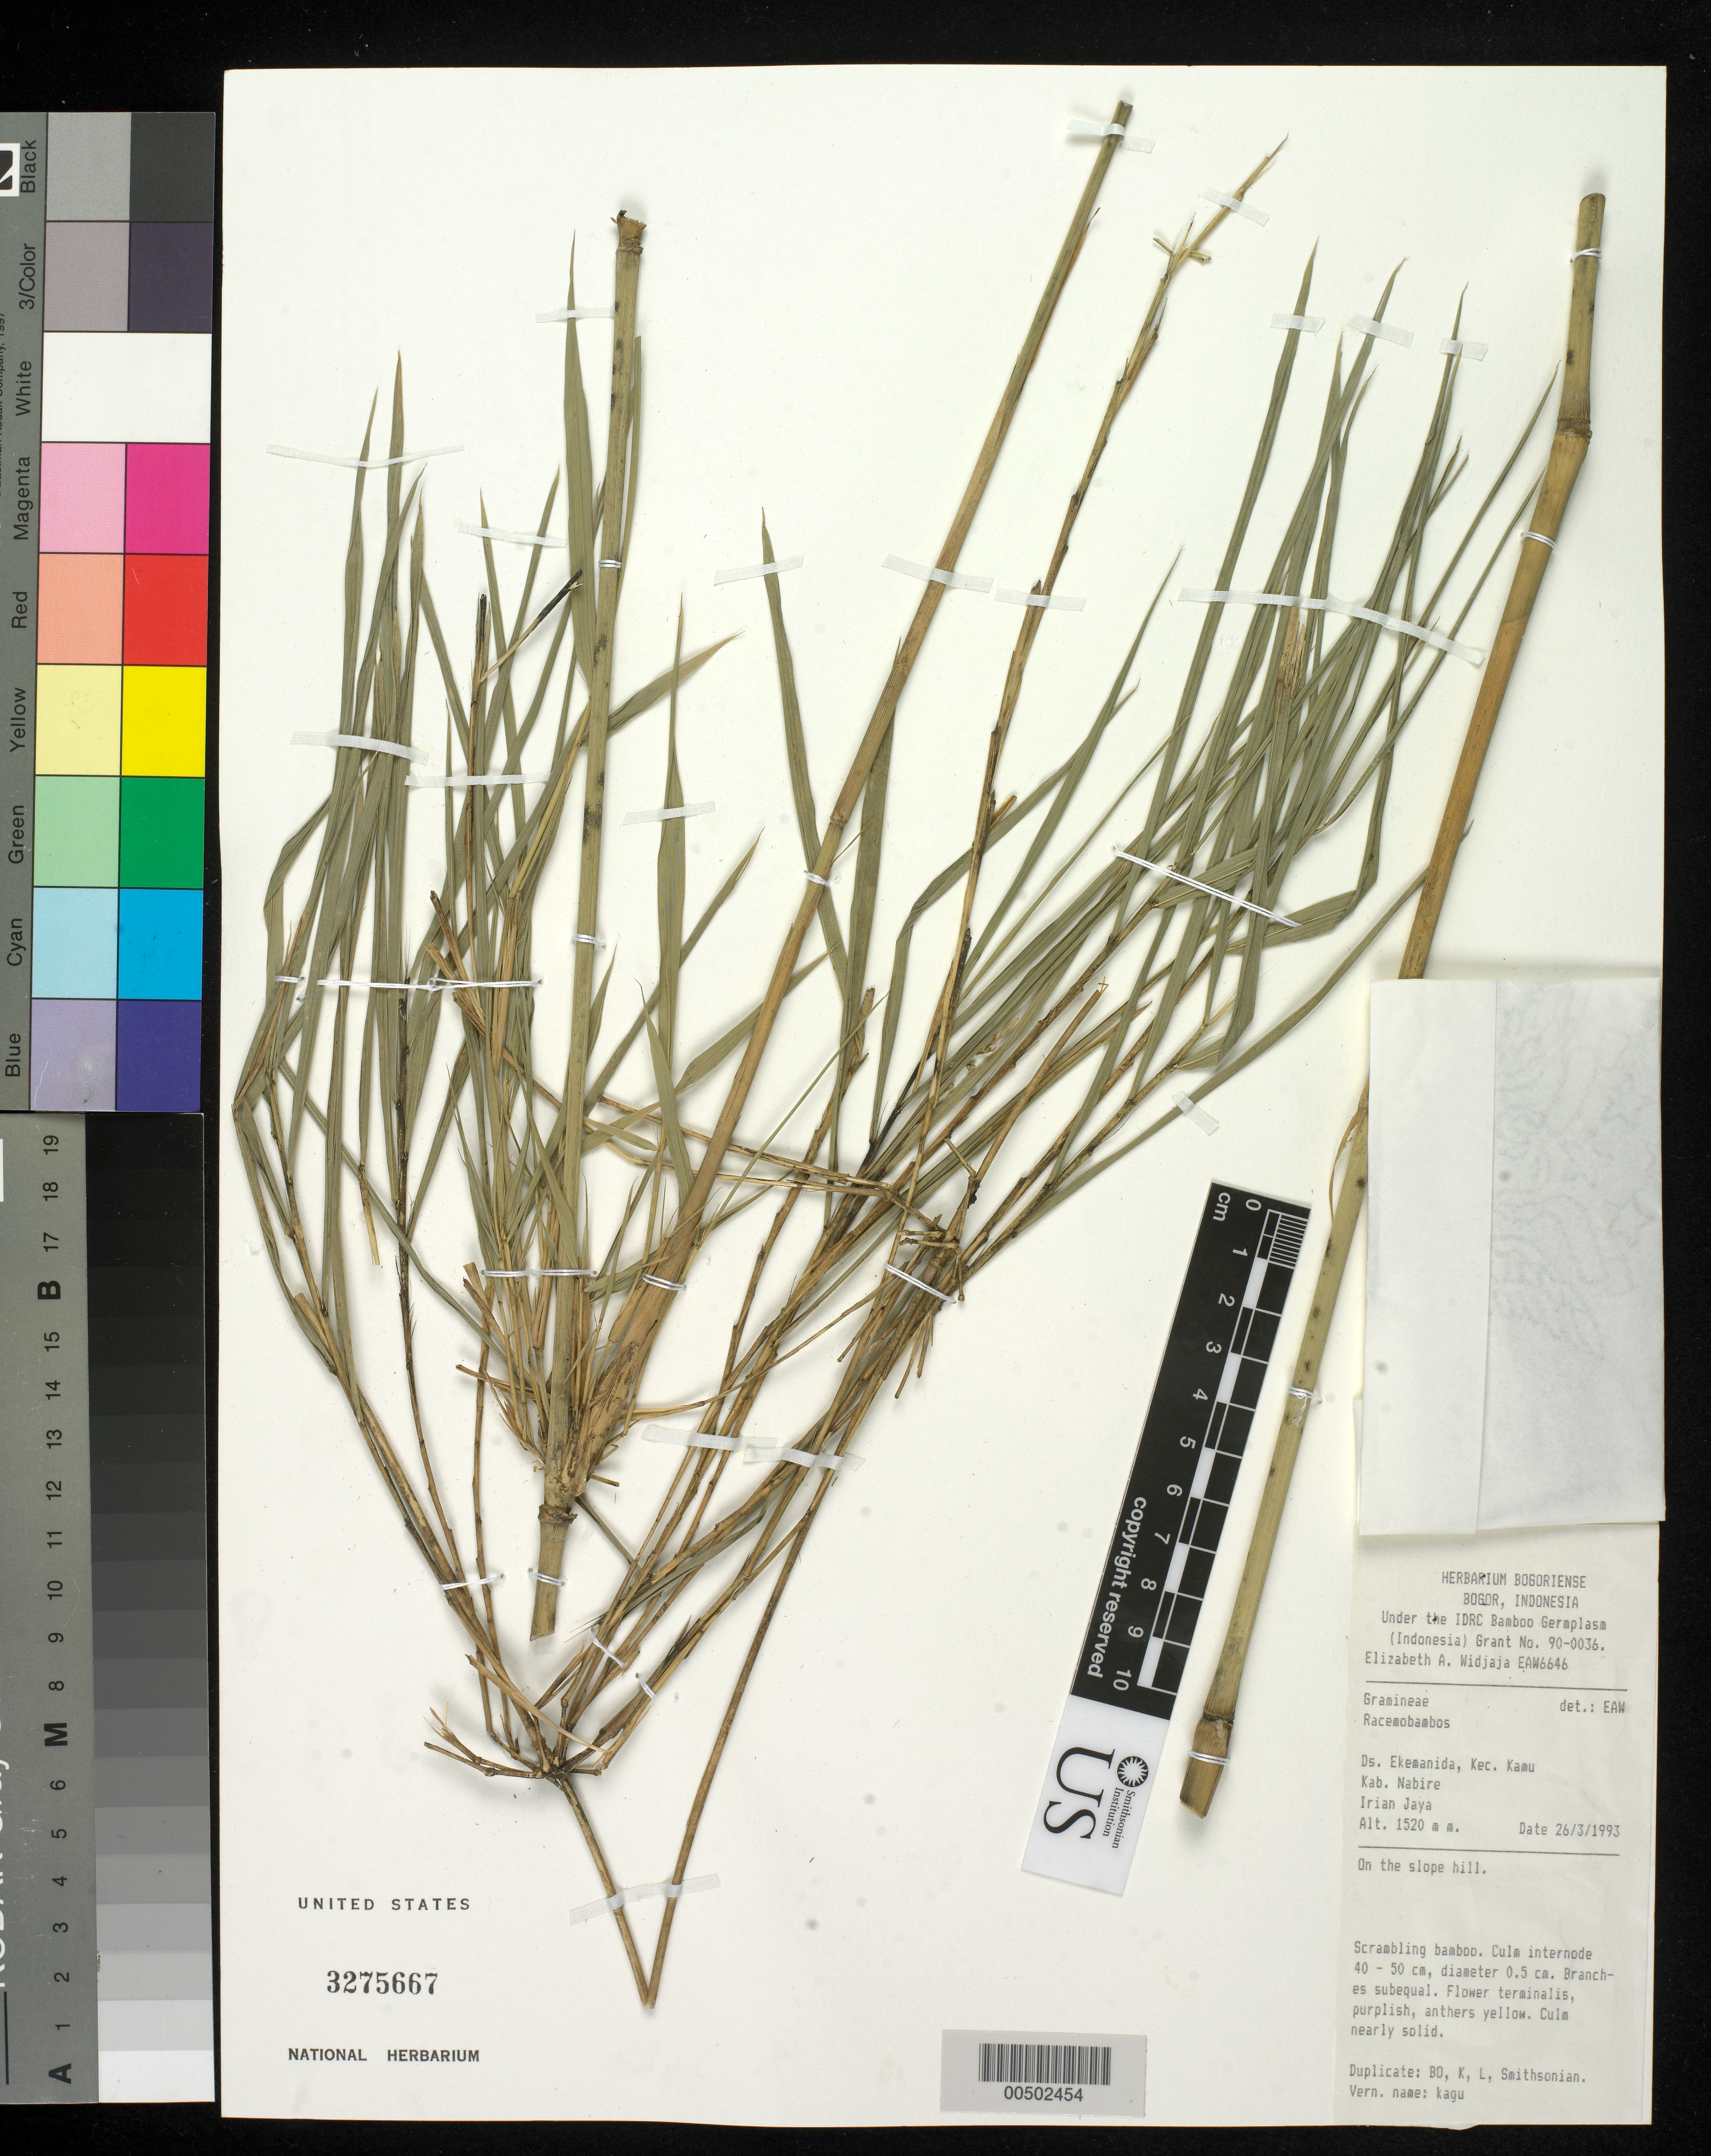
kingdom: Plantae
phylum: Tracheophyta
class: Liliopsida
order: Poales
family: Poaceae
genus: Racemobambos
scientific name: Racemobambos sp.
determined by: Widjaja, E. A.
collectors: E. A. Widjaja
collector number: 6646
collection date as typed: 26 Mar 1993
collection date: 1993-03-26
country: Indonesia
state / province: Papua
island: New Guinea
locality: Ds. Ekemanida, Kec. Kamu, Kab. Nabire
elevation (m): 1520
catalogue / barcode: US 3275667